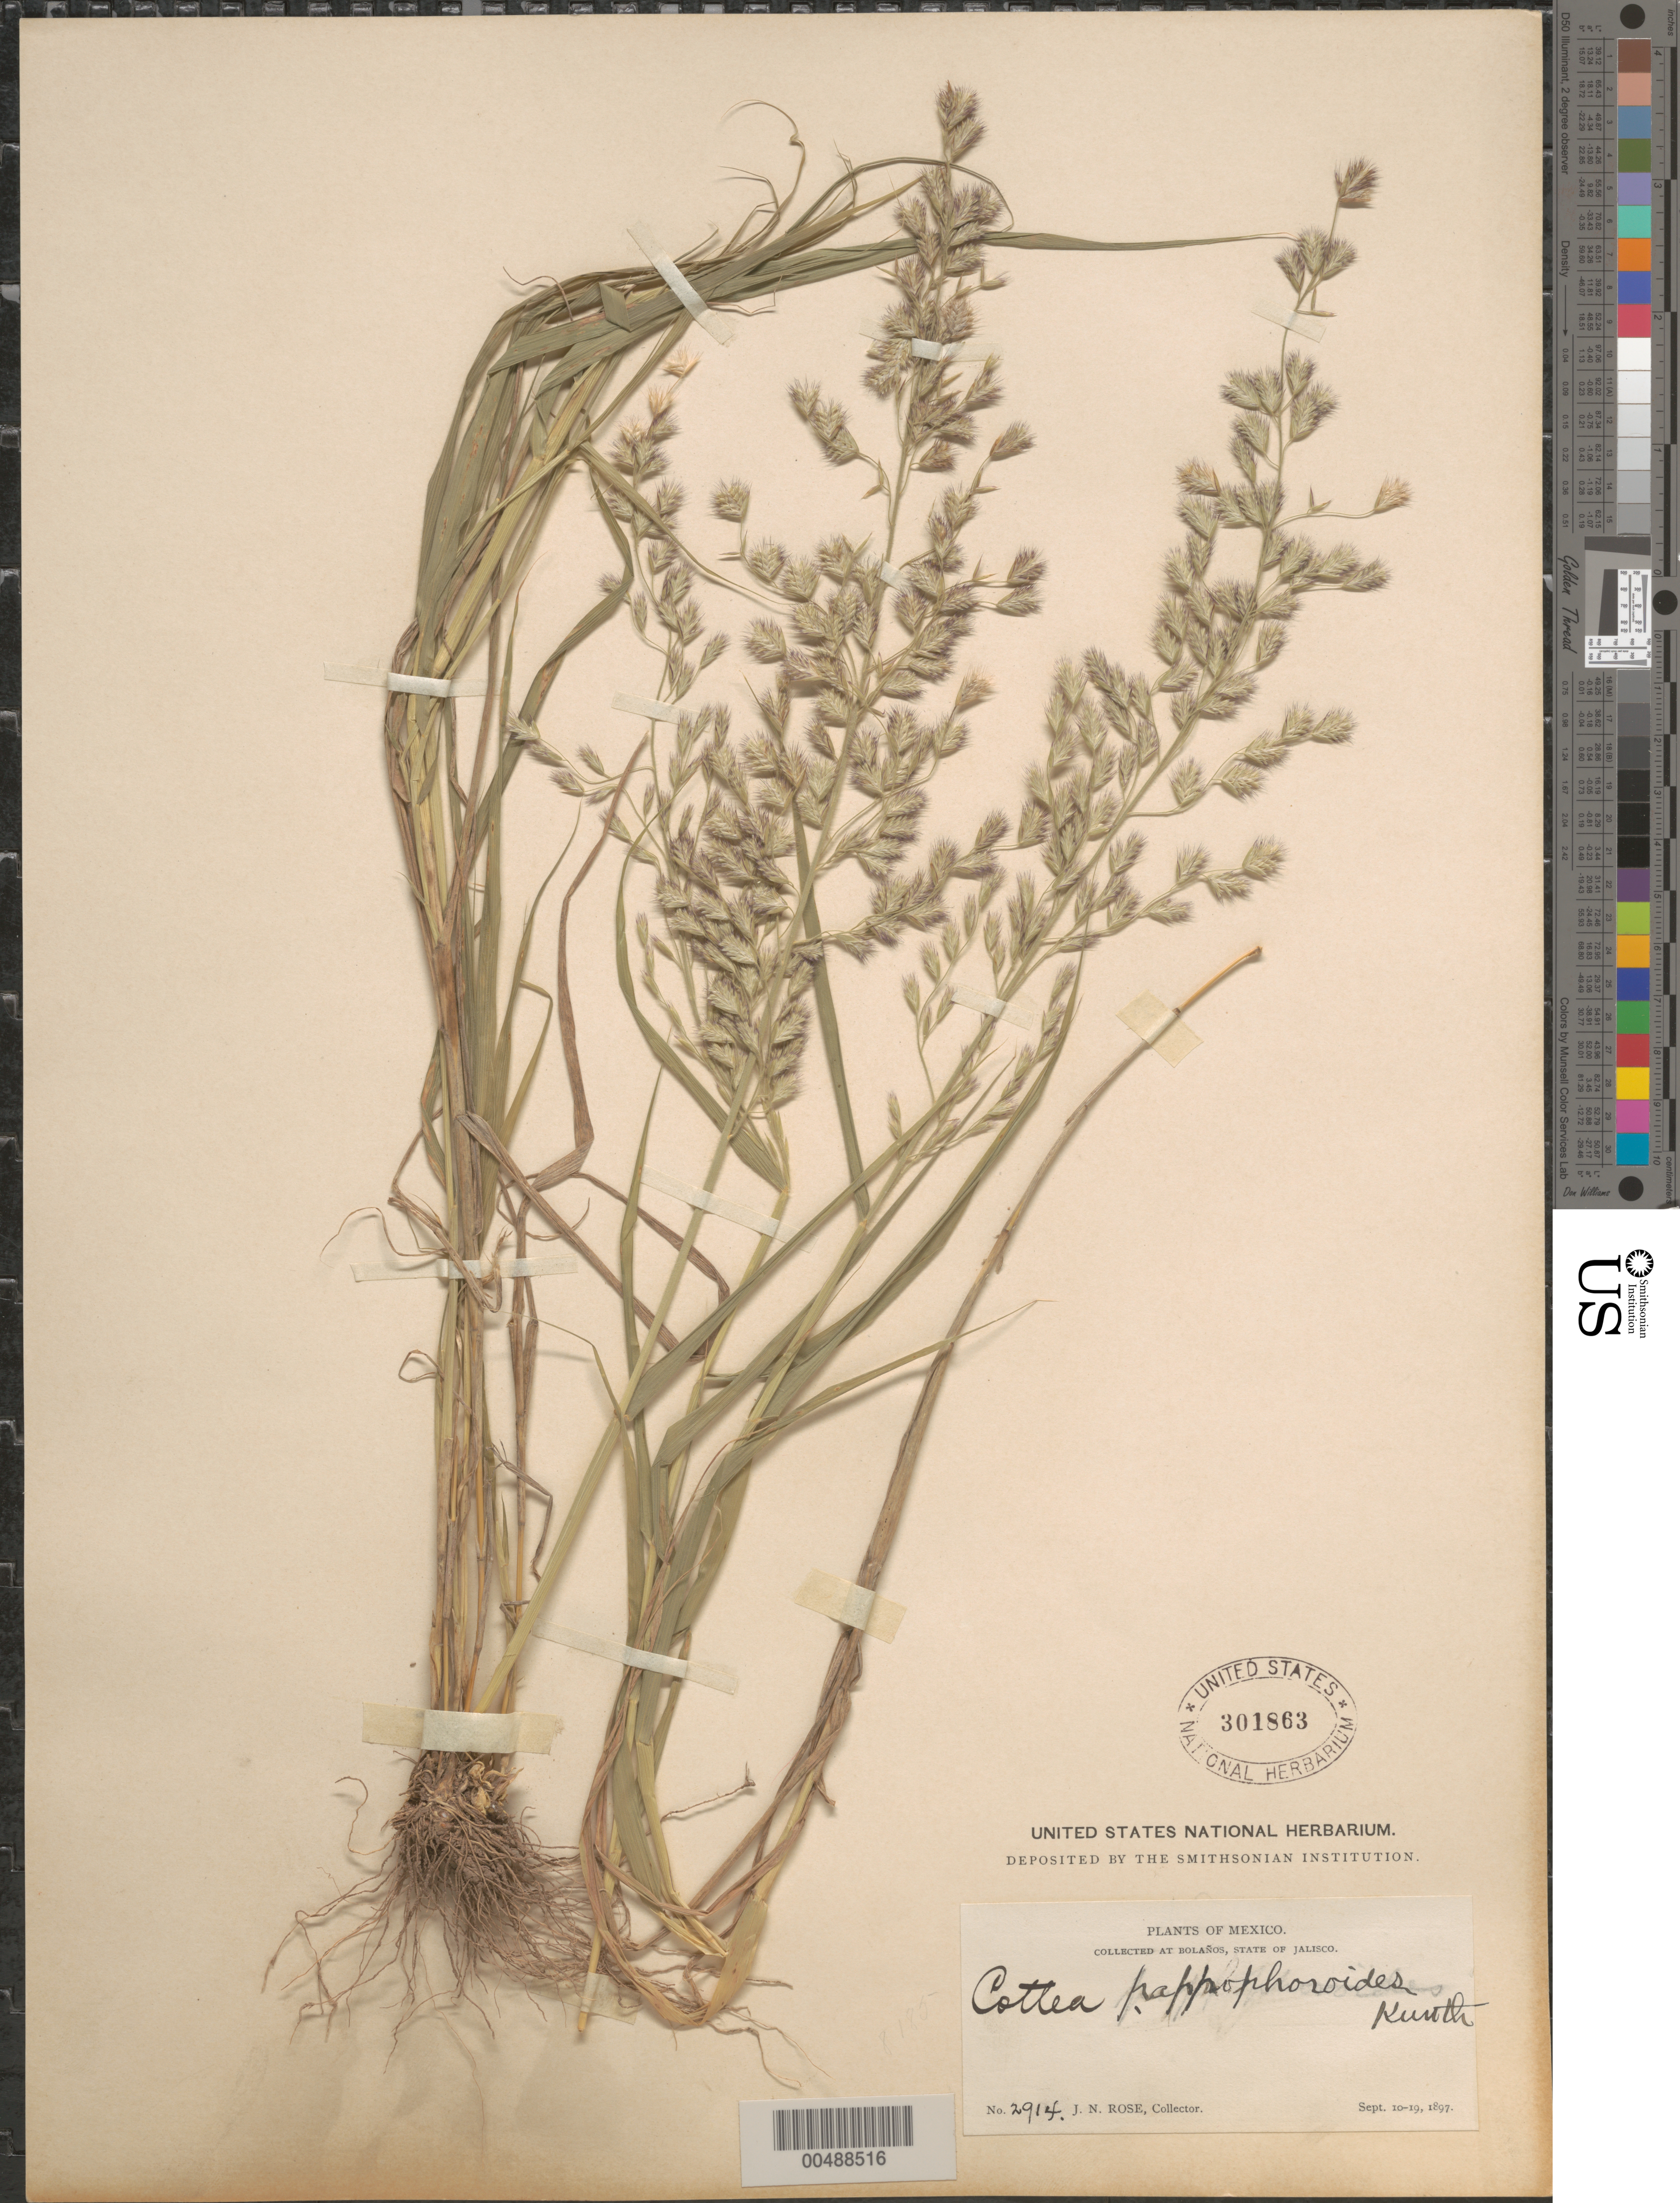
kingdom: Plantae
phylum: Tracheophyta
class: Liliopsida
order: Poales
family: Poaceae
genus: Cottea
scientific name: Cottea pappophoroides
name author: Kunth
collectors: J. N. Rose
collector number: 2914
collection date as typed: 10 Sep 1897 to 19 Sep 1897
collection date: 1897-09-10/1897-09-19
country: Mexico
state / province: Jalisco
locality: Bolaños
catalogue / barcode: US 301863